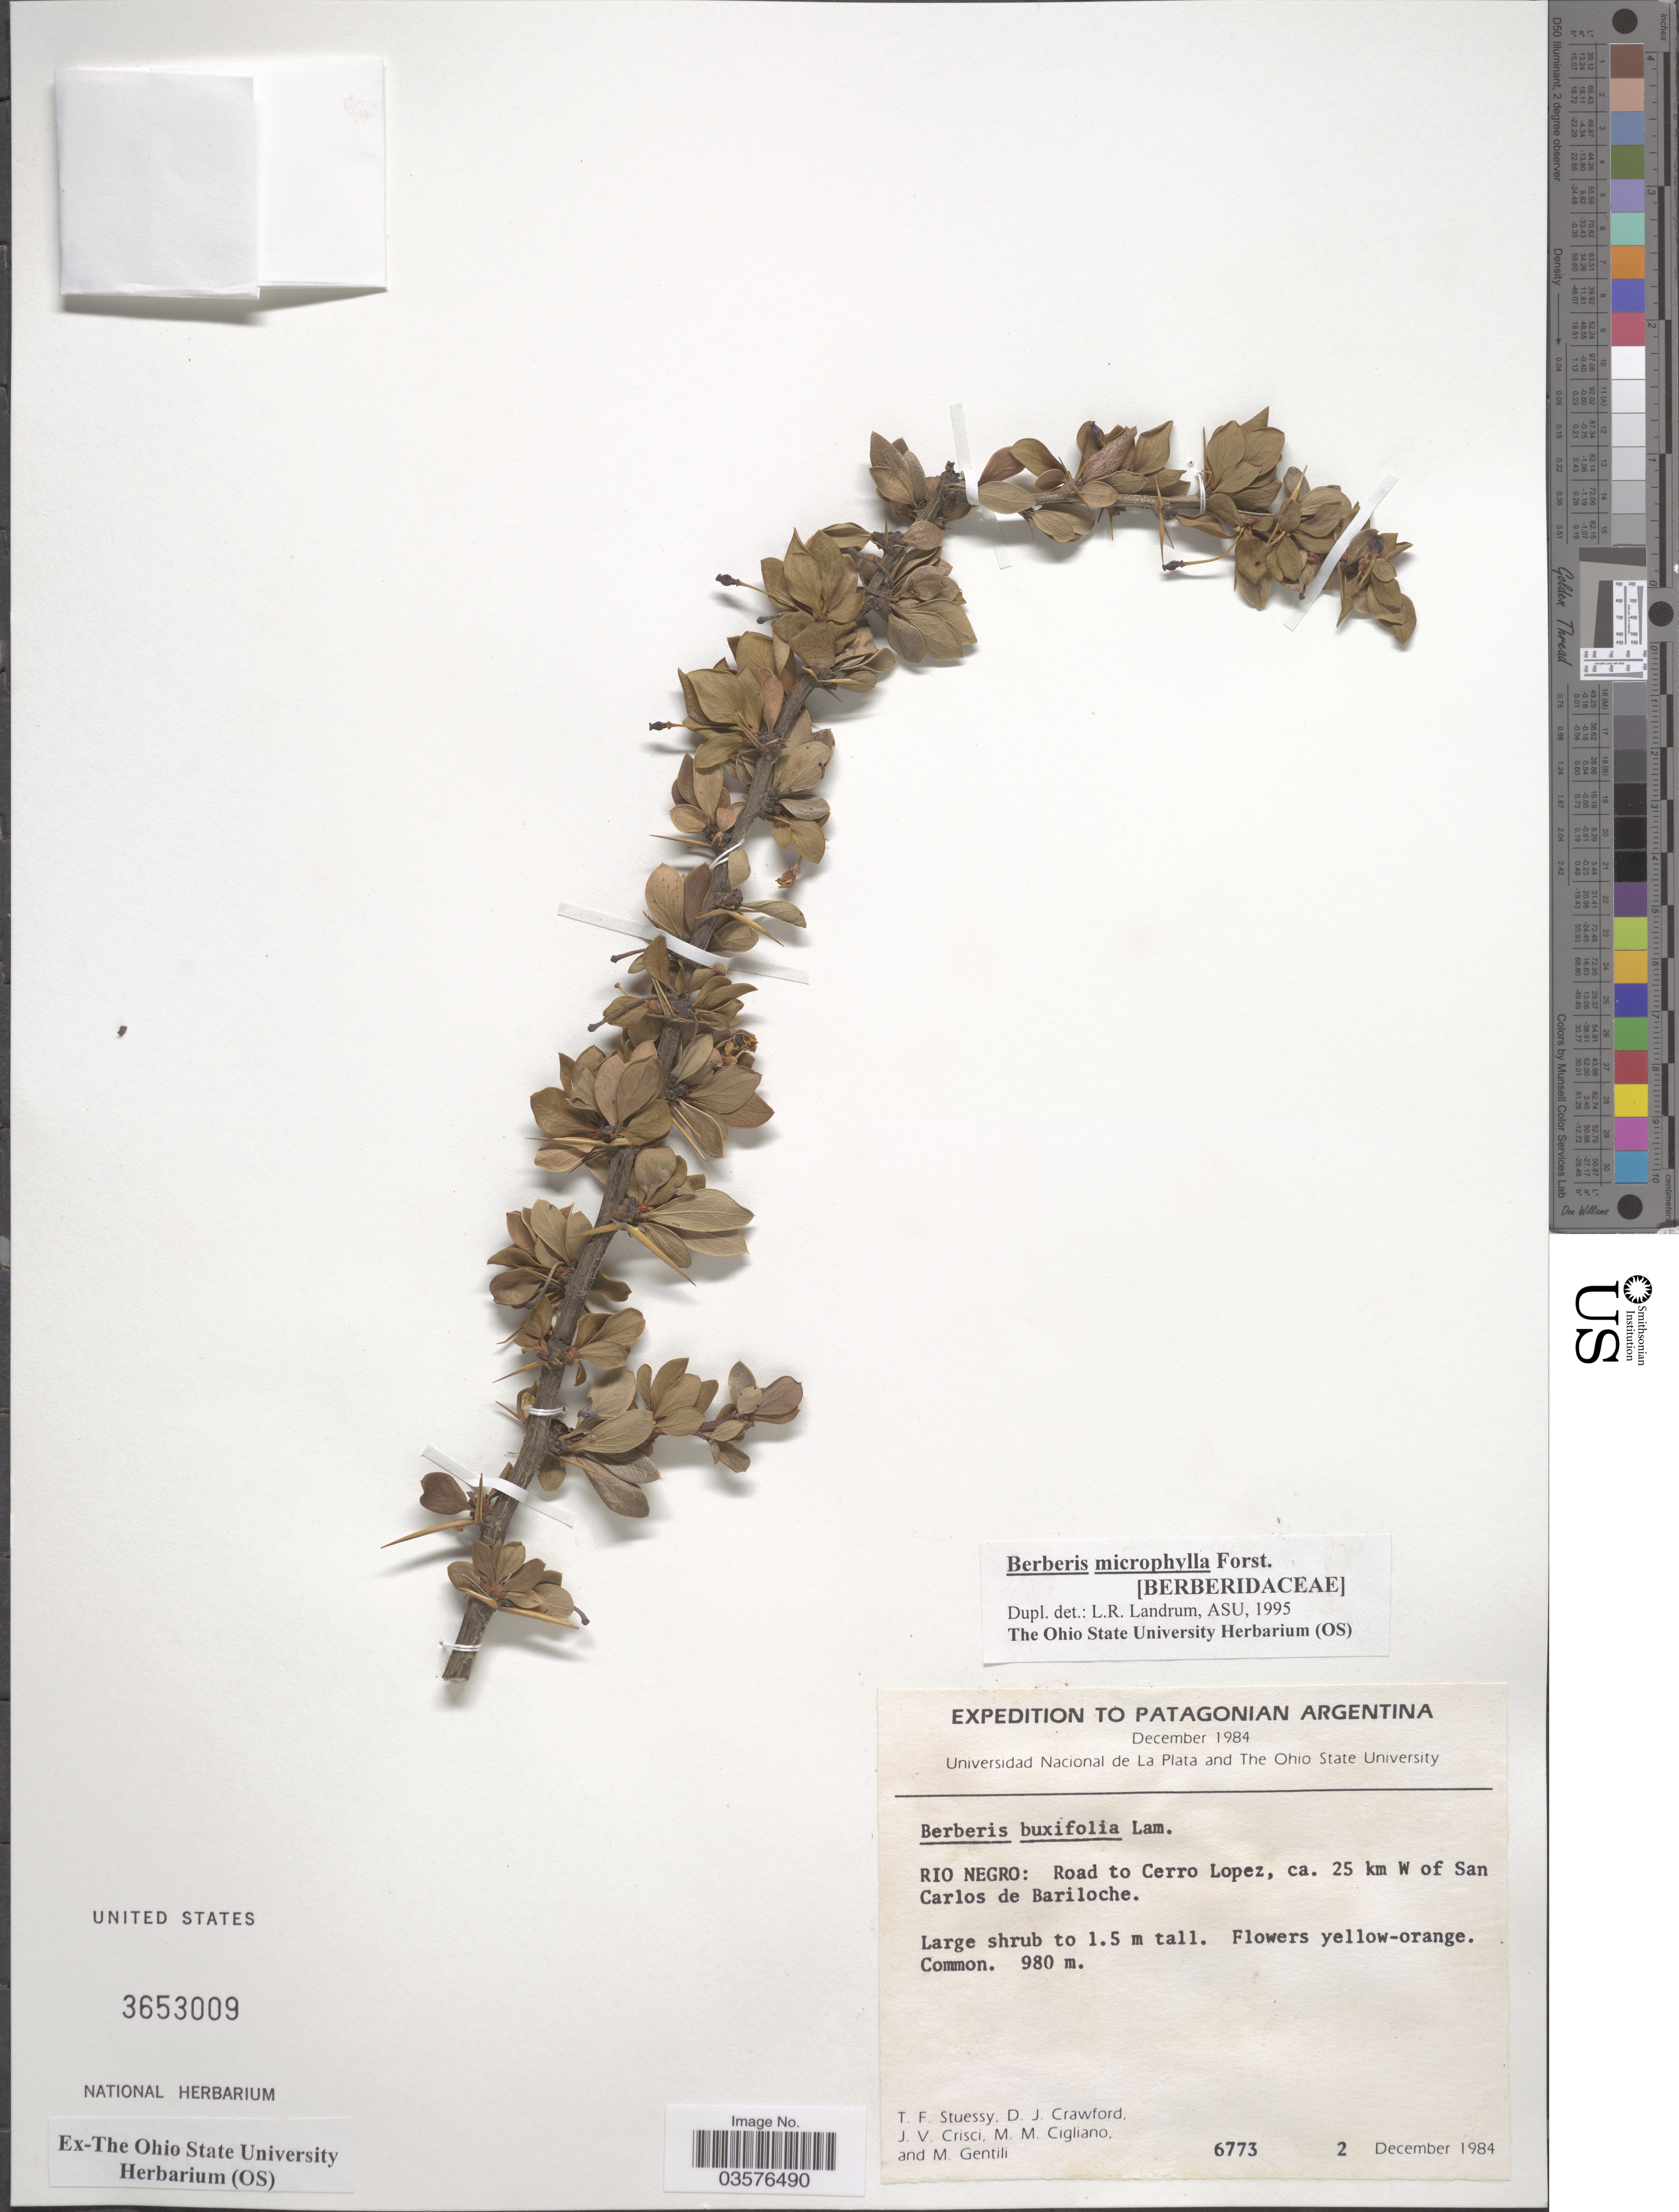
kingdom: Plantae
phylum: Tracheophyta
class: Magnoliopsida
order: Ranunculales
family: Berberidaceae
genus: Berberis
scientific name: Berberis microphylla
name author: G. Forst.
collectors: T. Stuessy, D. Crawford, J. Crisci, M. Cigliano & M. Gentili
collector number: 6773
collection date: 1984-12-02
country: Argentina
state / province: Rio Negro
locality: Rio Negro: Road to Cerro Lopez, ca. 25 km W of San Carlos de Bariloche.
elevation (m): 980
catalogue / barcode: US 3653009